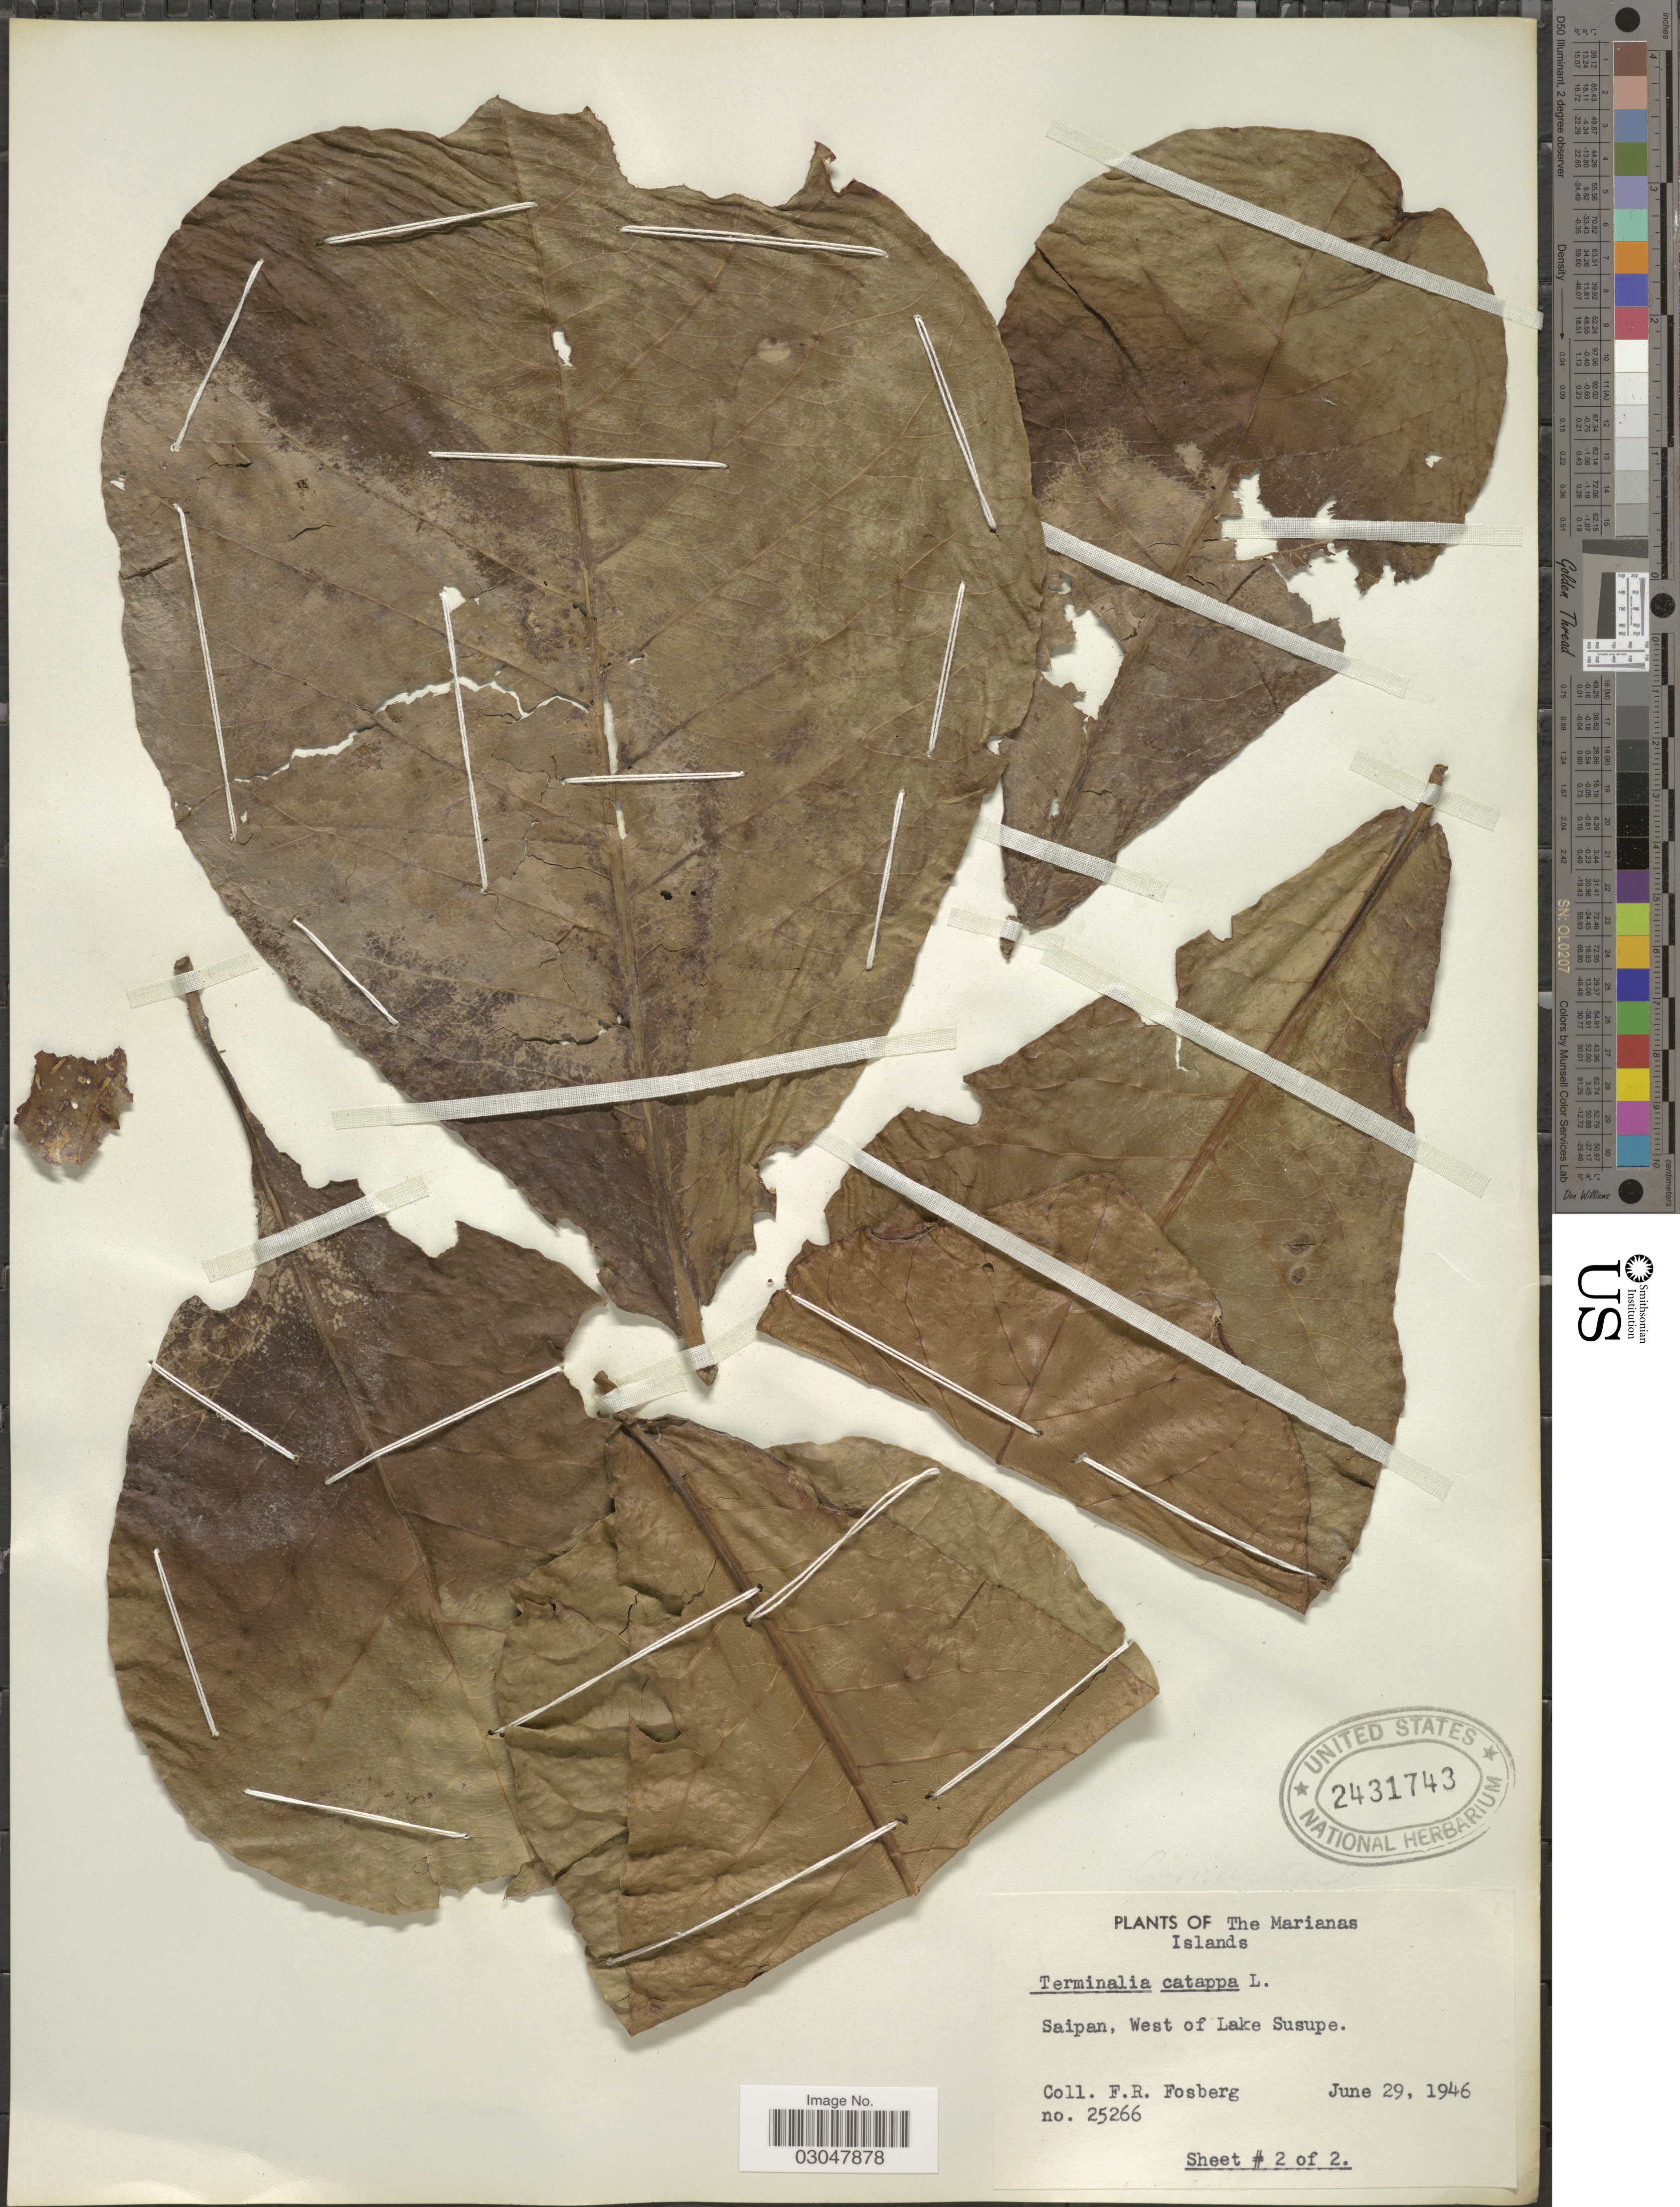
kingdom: Plantae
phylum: Tracheophyta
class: Magnoliopsida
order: Myrtales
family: Combretaceae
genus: Terminalia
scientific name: Terminalia catappa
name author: L.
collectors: F. R. Fosberg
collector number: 25266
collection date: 1946-06-29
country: Northern Mariana Islands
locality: The Marianas Islands. Saipan. West of Lake Susupe.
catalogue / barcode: US 2431743